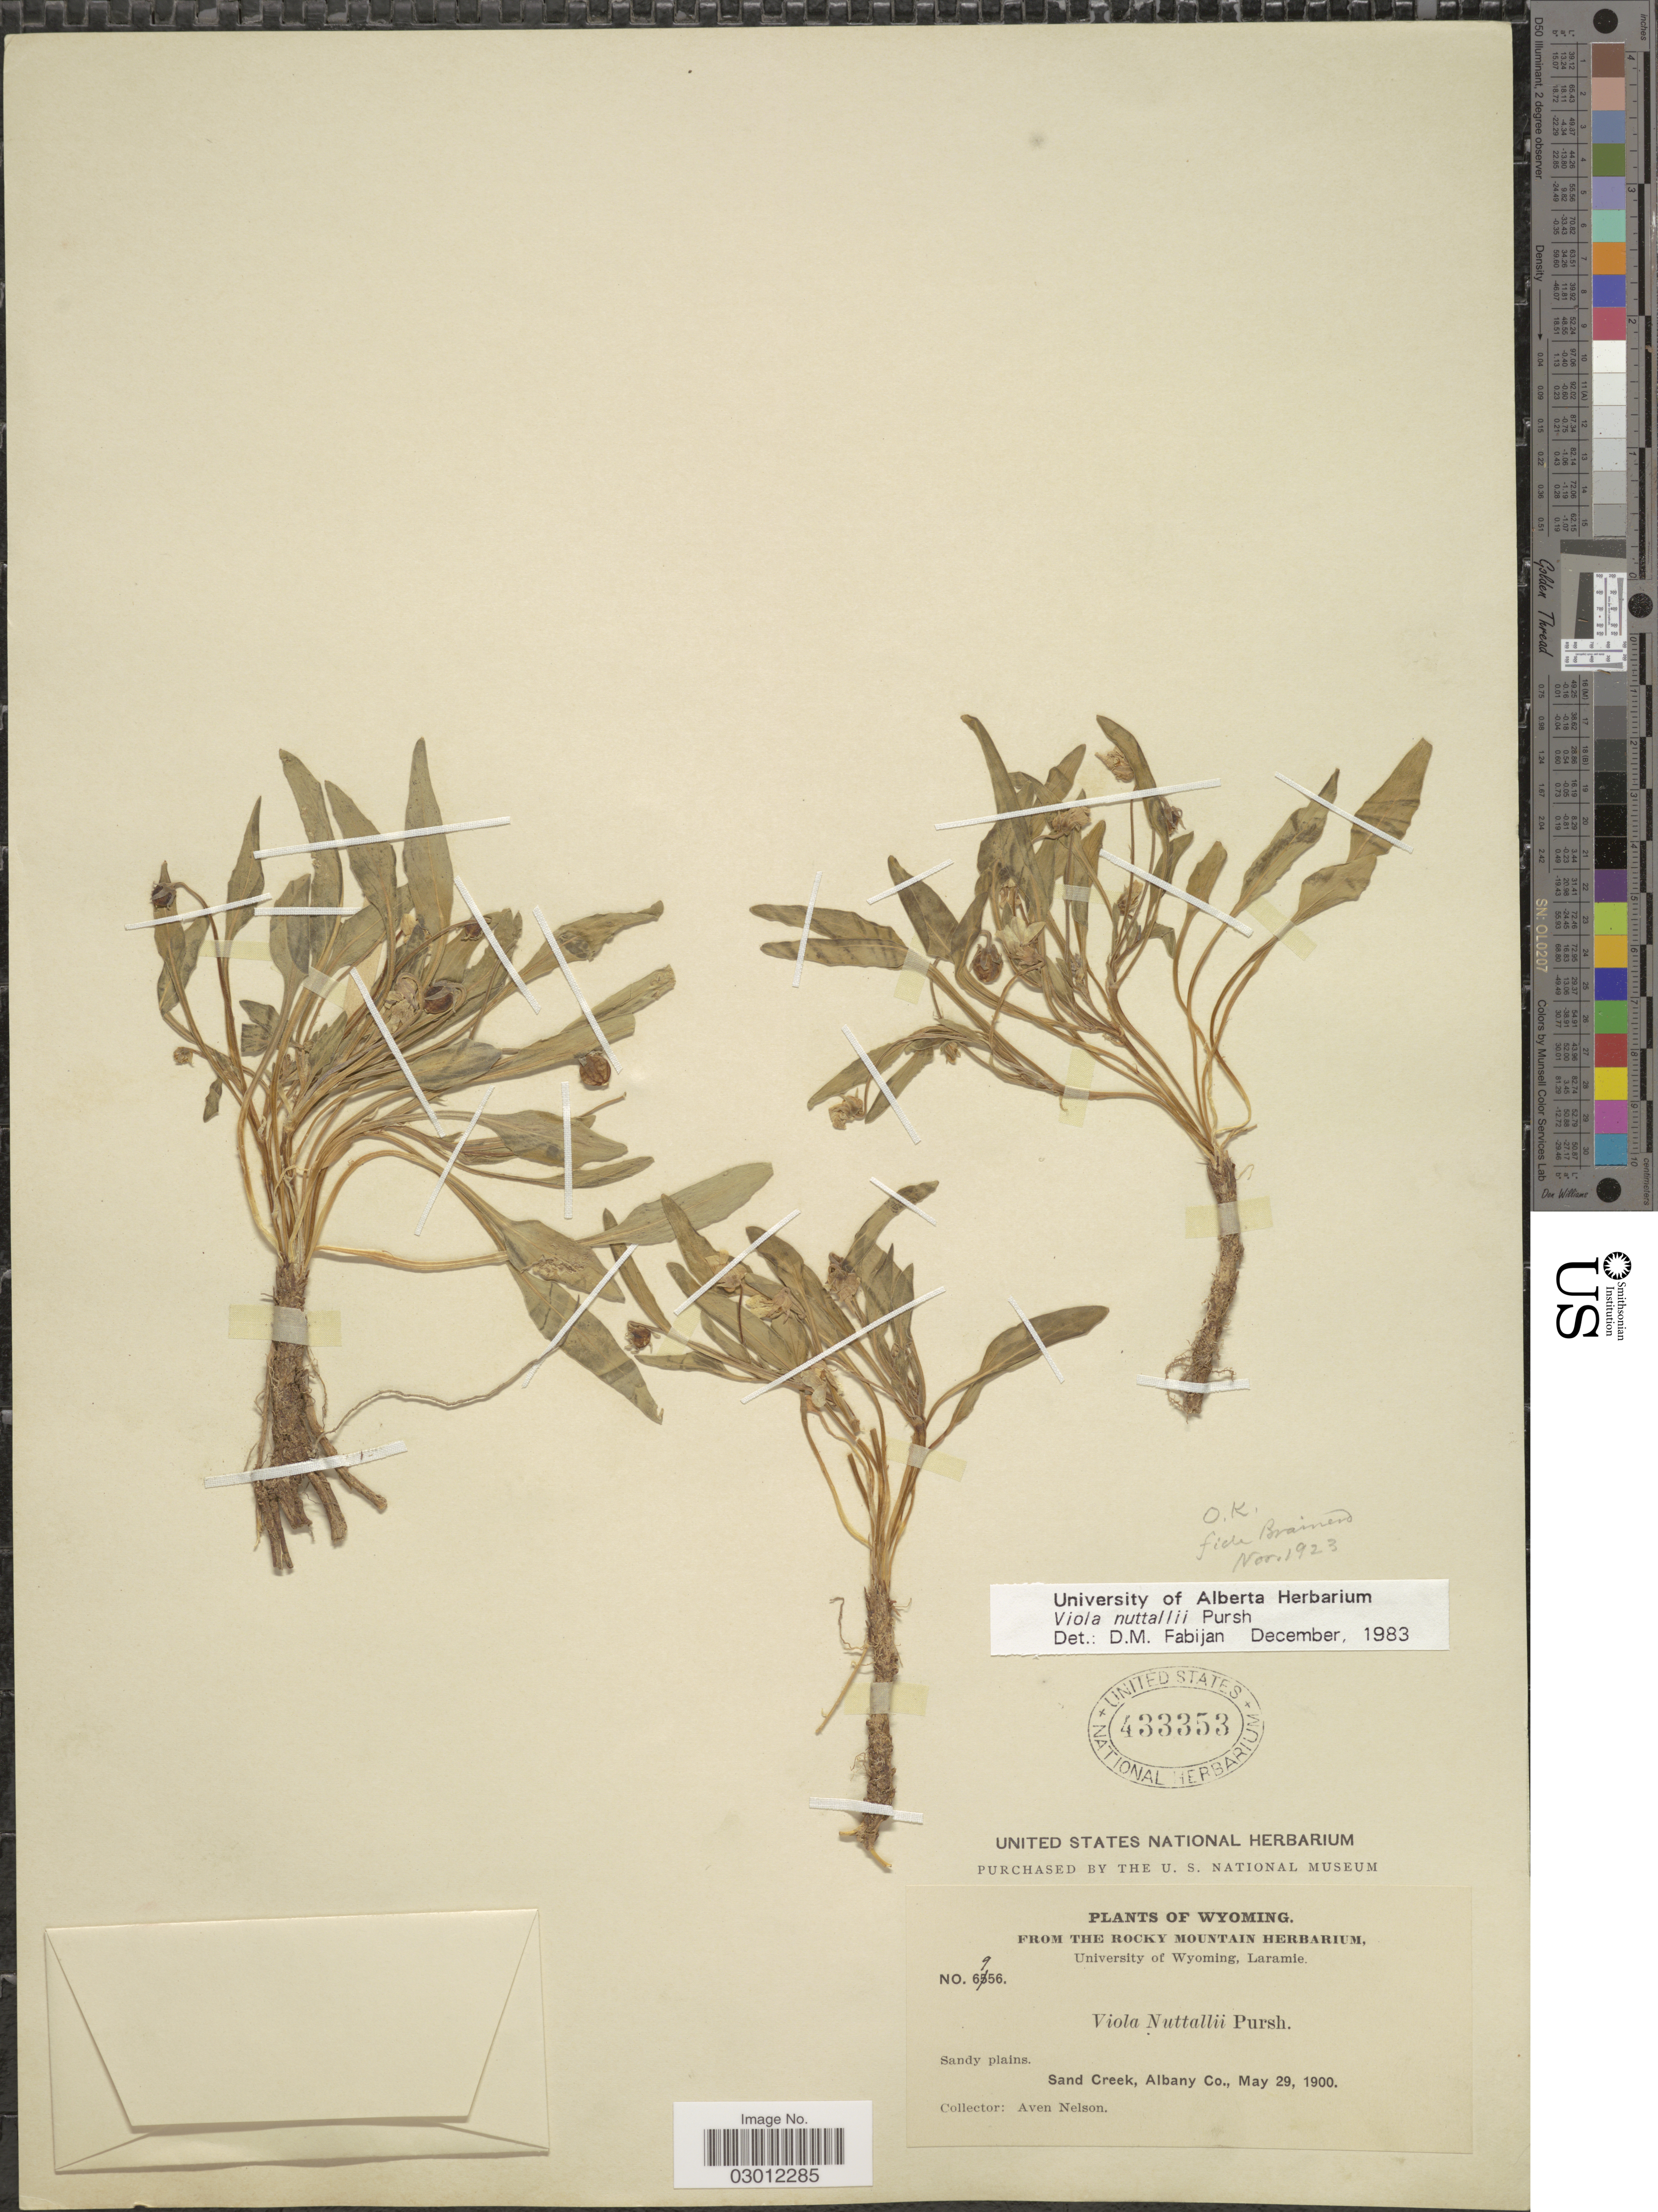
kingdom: Plantae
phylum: Tracheophyta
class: Magnoliopsida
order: Malpighiales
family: Violaceae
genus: Viola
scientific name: Viola nuttallii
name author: Pursh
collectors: A. Nelson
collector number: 6956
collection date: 1900-05-29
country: United States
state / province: Wyoming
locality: Sand Creek, Albany Co.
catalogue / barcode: US 433353